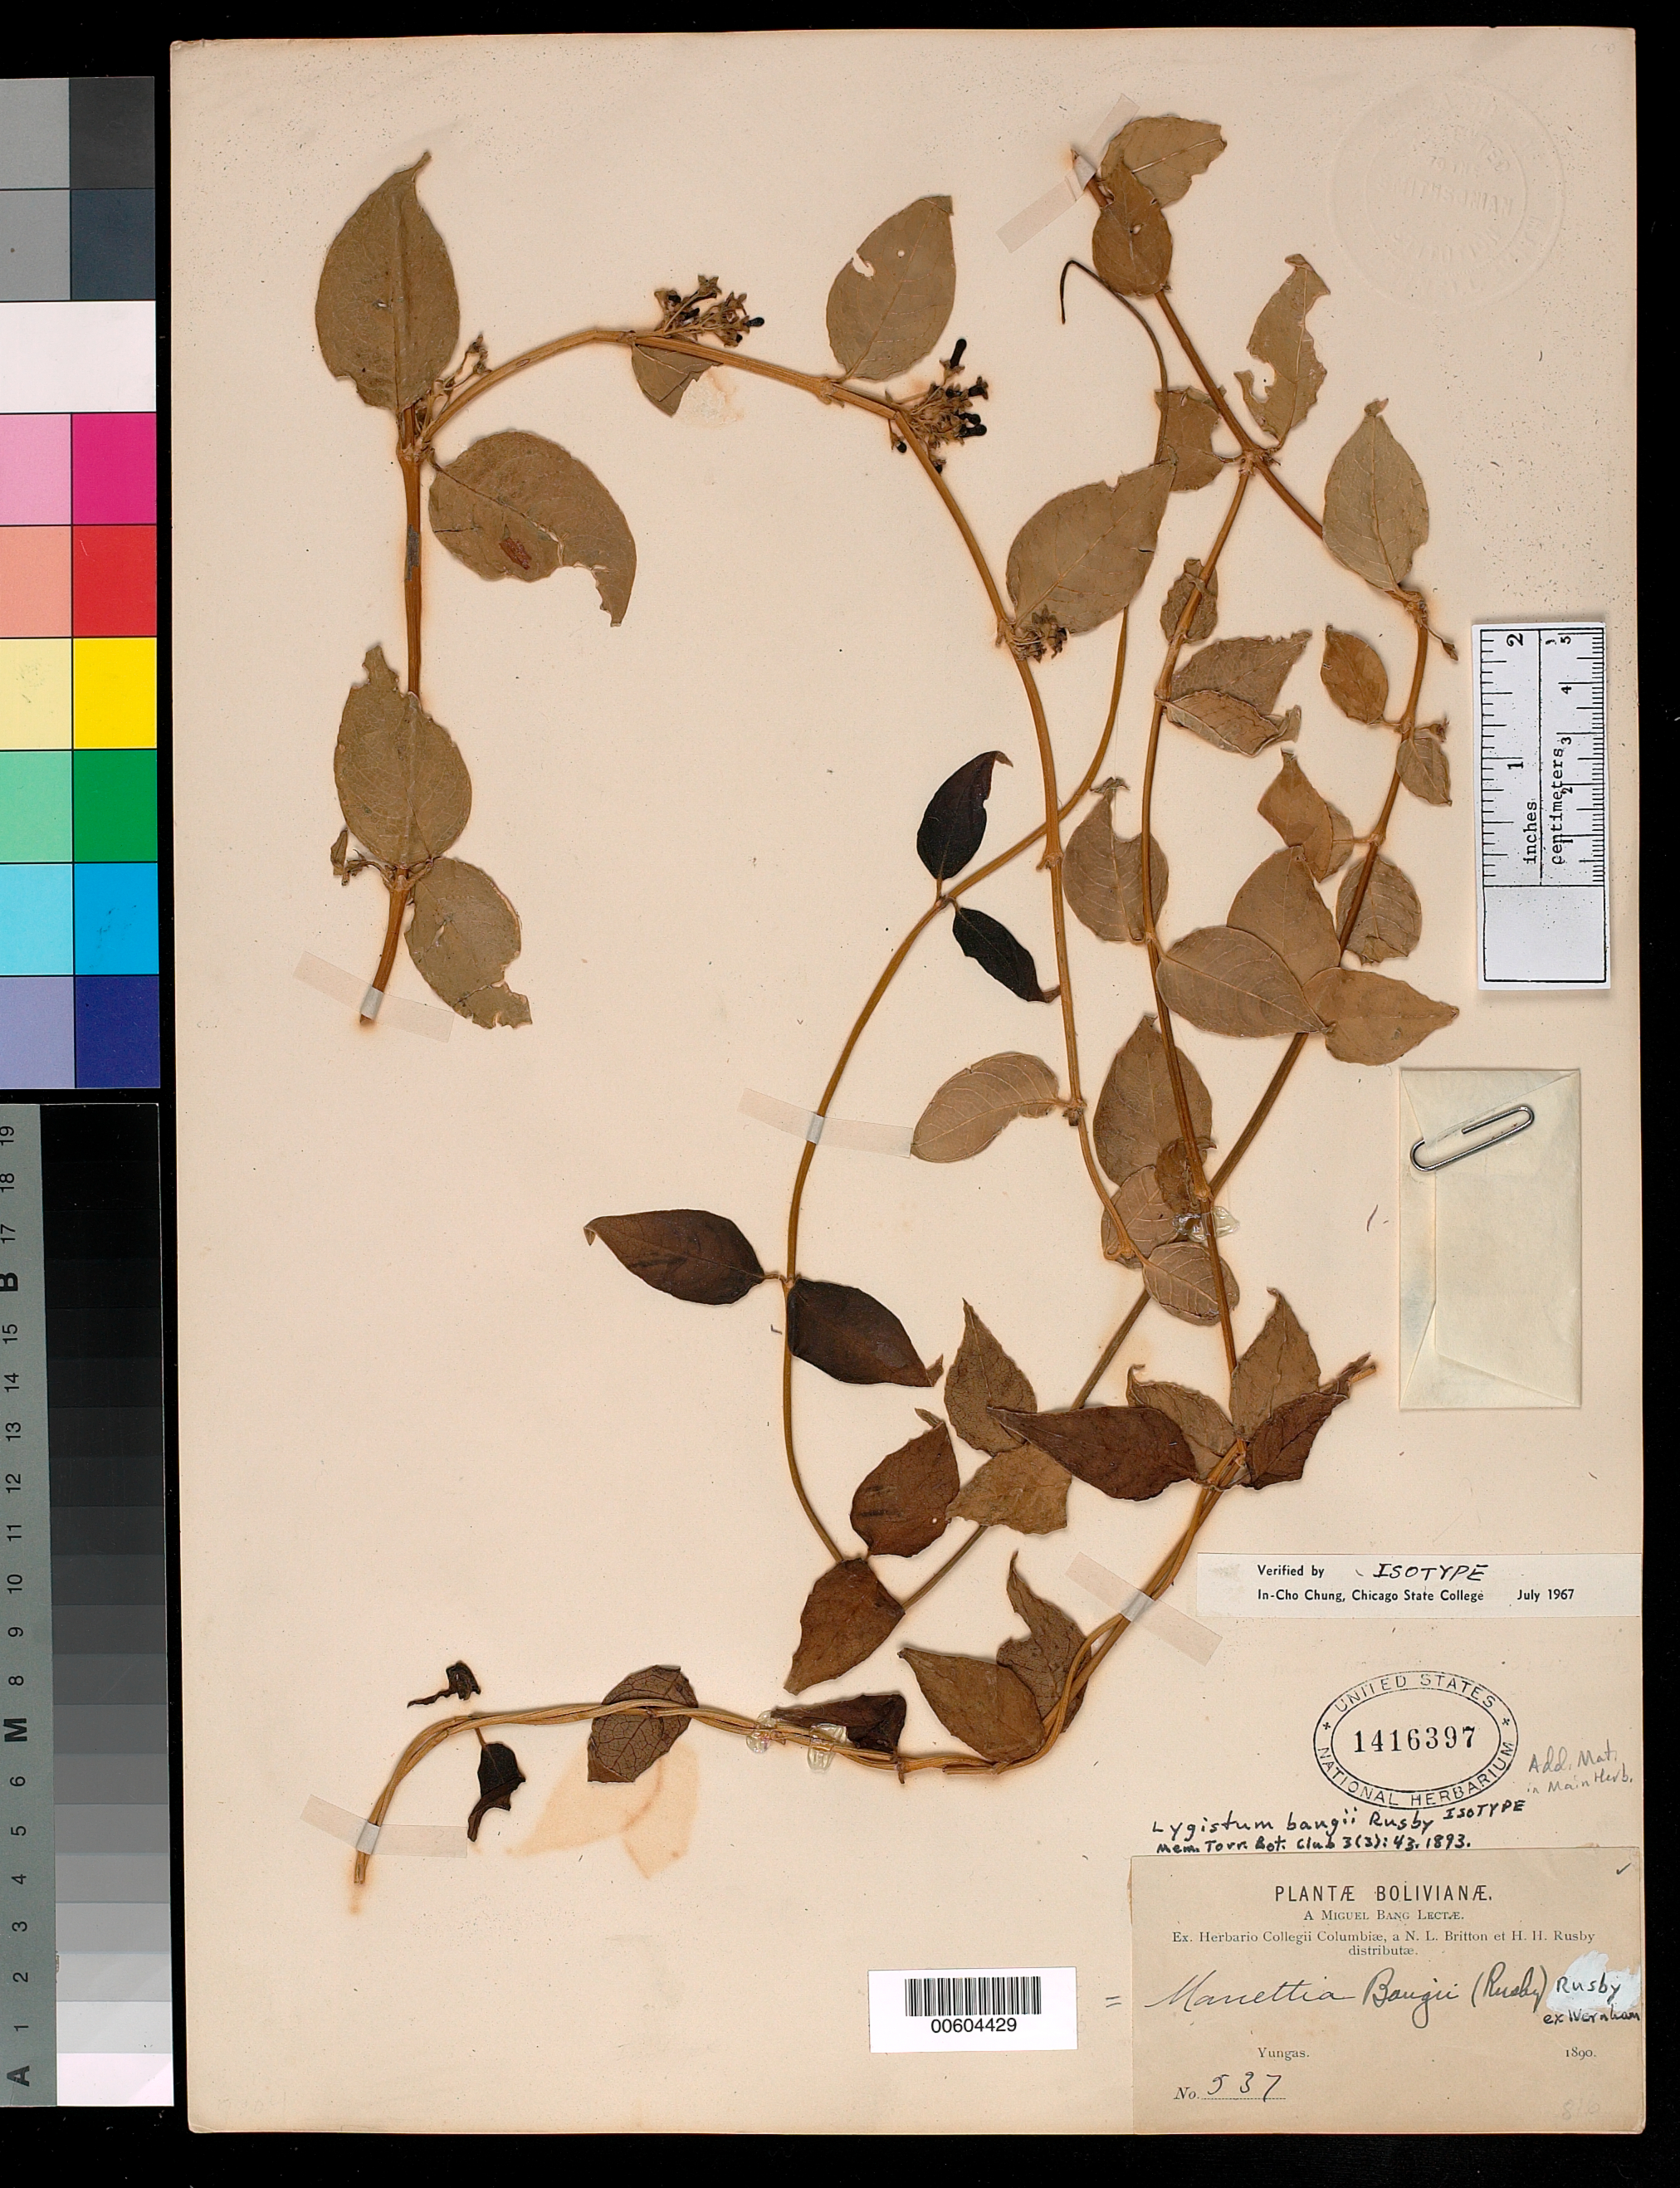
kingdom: Plantae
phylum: Tracheophyta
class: Magnoliopsida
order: Gentianales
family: Rubiaceae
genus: Lygistum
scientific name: Lygistum bangii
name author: Rusby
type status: Isotype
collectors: M. Bang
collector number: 537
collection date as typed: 1890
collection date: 1890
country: Bolivia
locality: Yungas.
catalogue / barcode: US 1416397